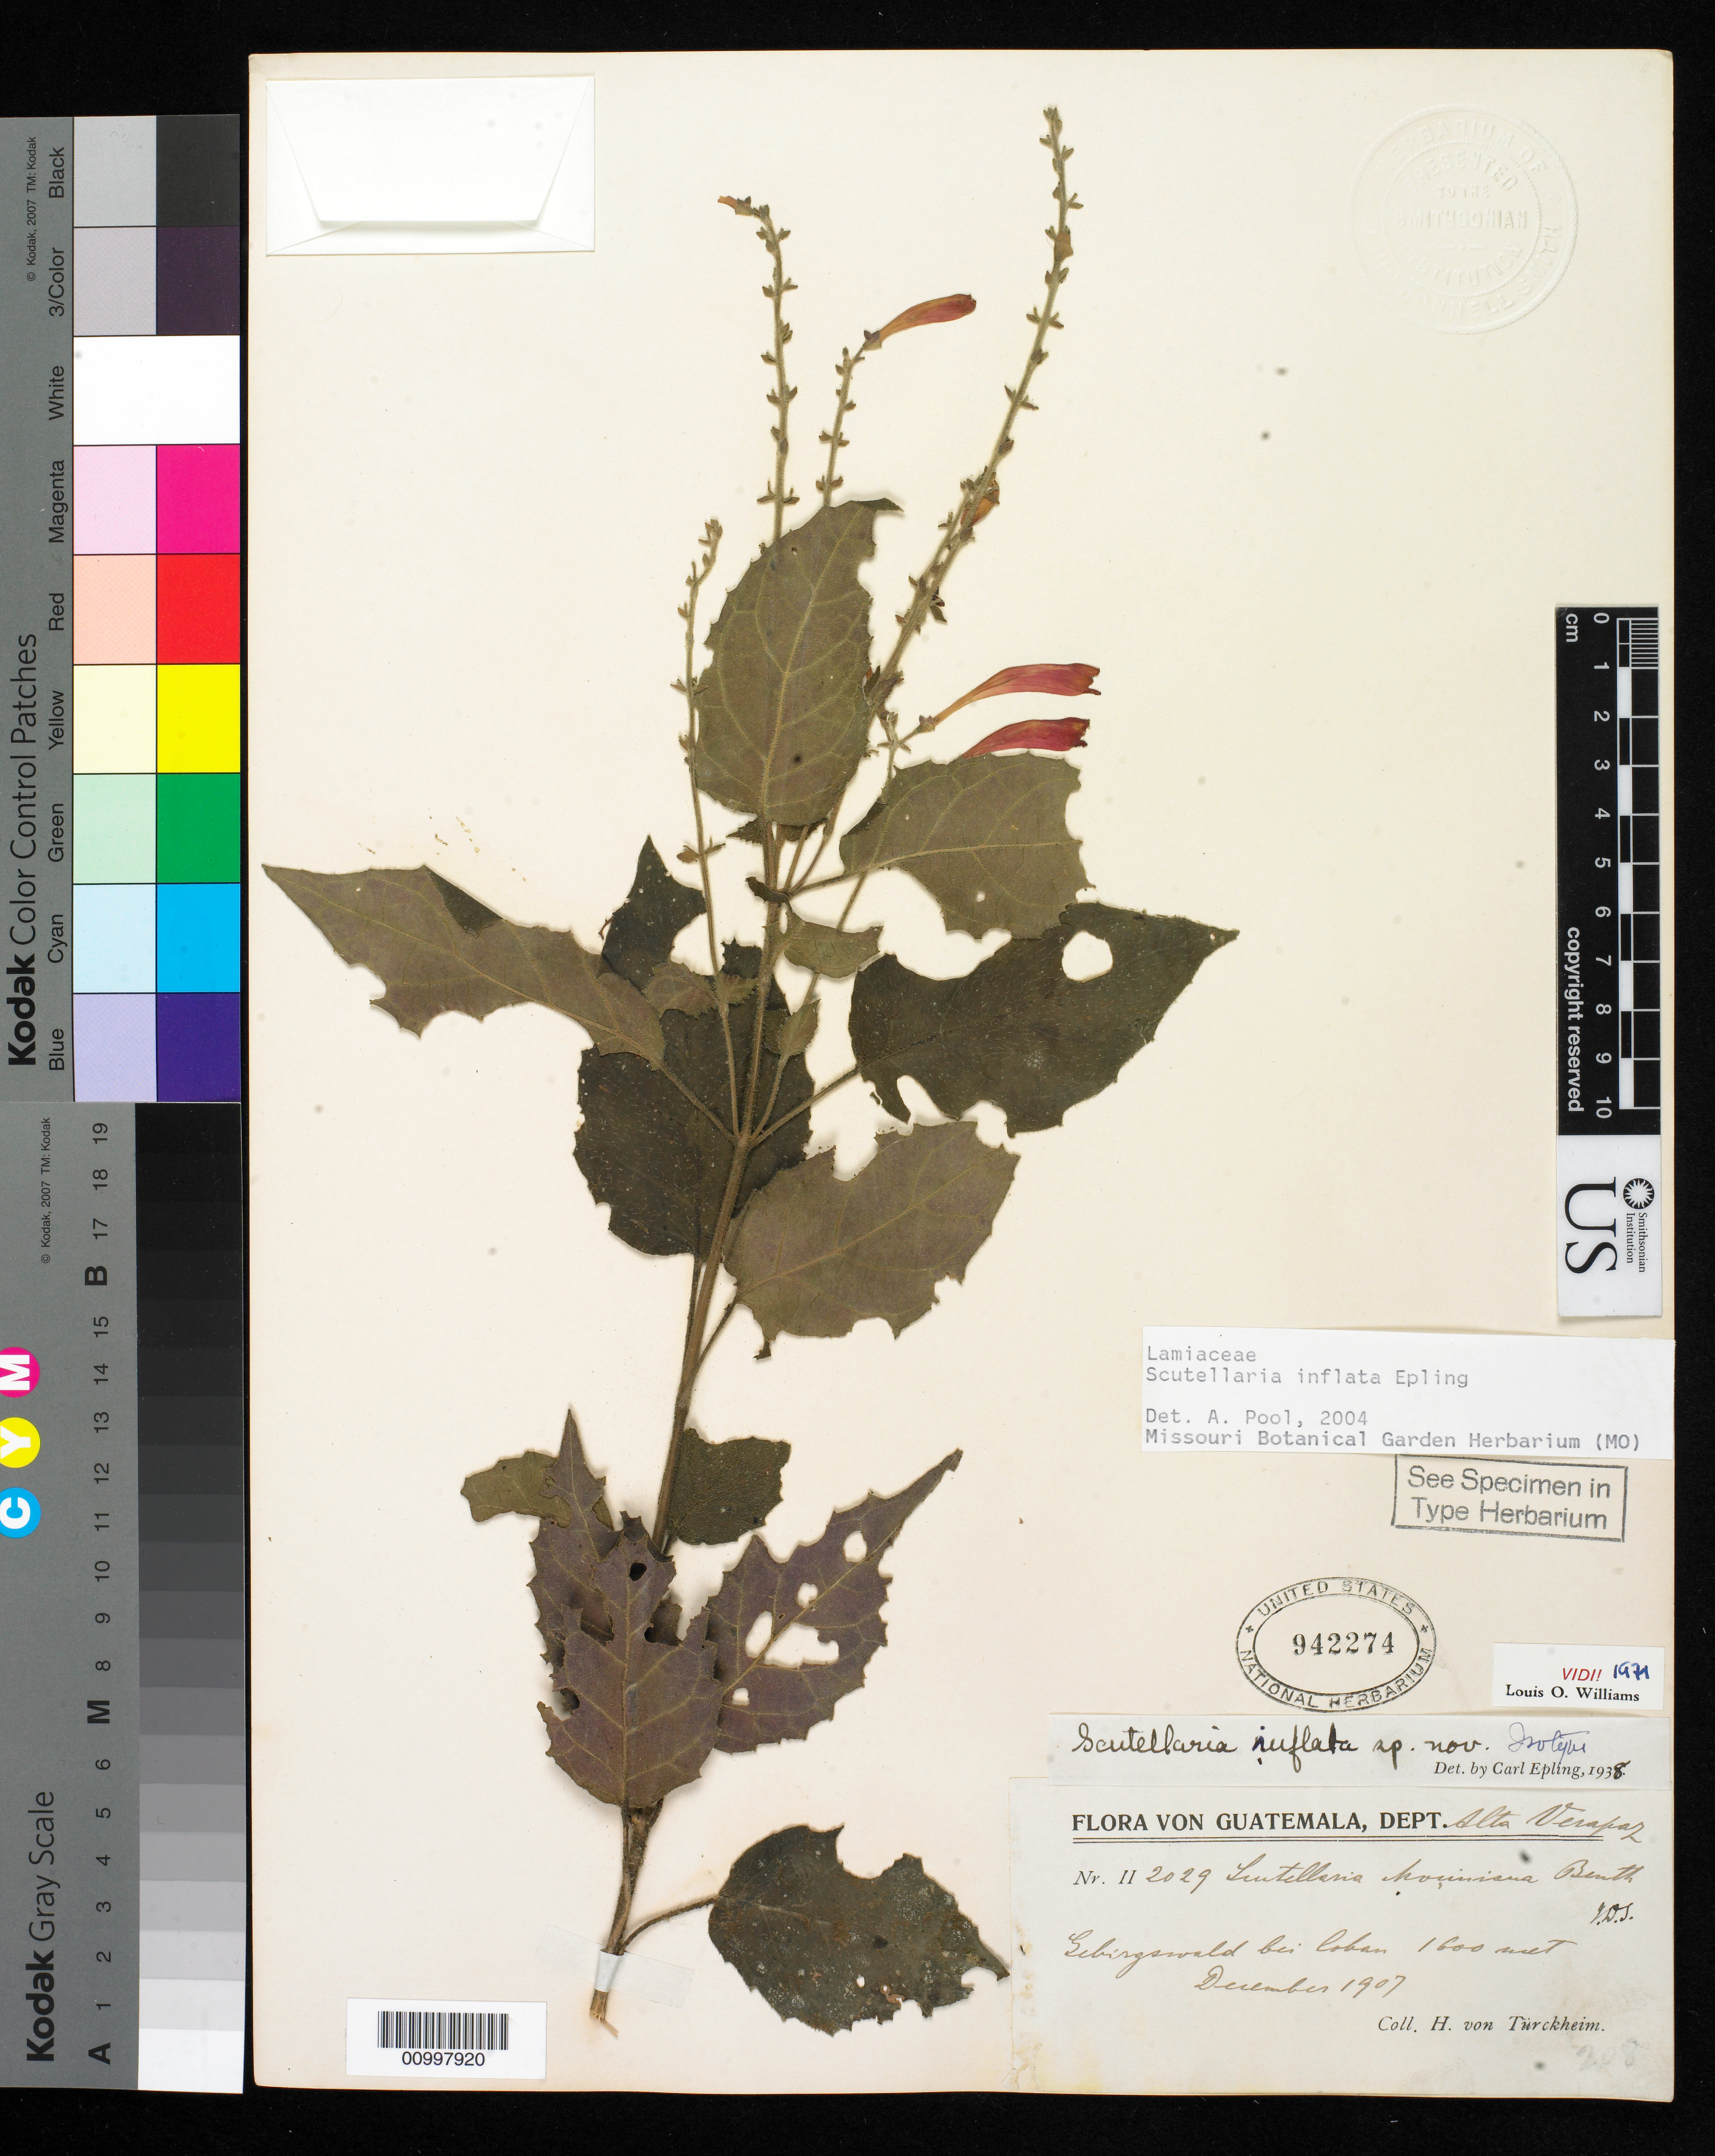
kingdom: Plantae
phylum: Tracheophyta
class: Magnoliopsida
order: Lamiales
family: Lamiaceae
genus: Scutellaria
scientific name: Scutellaria inflata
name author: Epling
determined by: Pool, A., (MO), Missouri Botanical Garden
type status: Isotype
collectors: H. von Türckheim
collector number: II 2029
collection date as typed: Dec 1907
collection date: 1907-12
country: Guatemala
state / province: Alta Verapaz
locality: Gebirgswald bei Coban.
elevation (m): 1600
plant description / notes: Specimen ex John Donnell Smith herbarium.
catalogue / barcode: US 942274